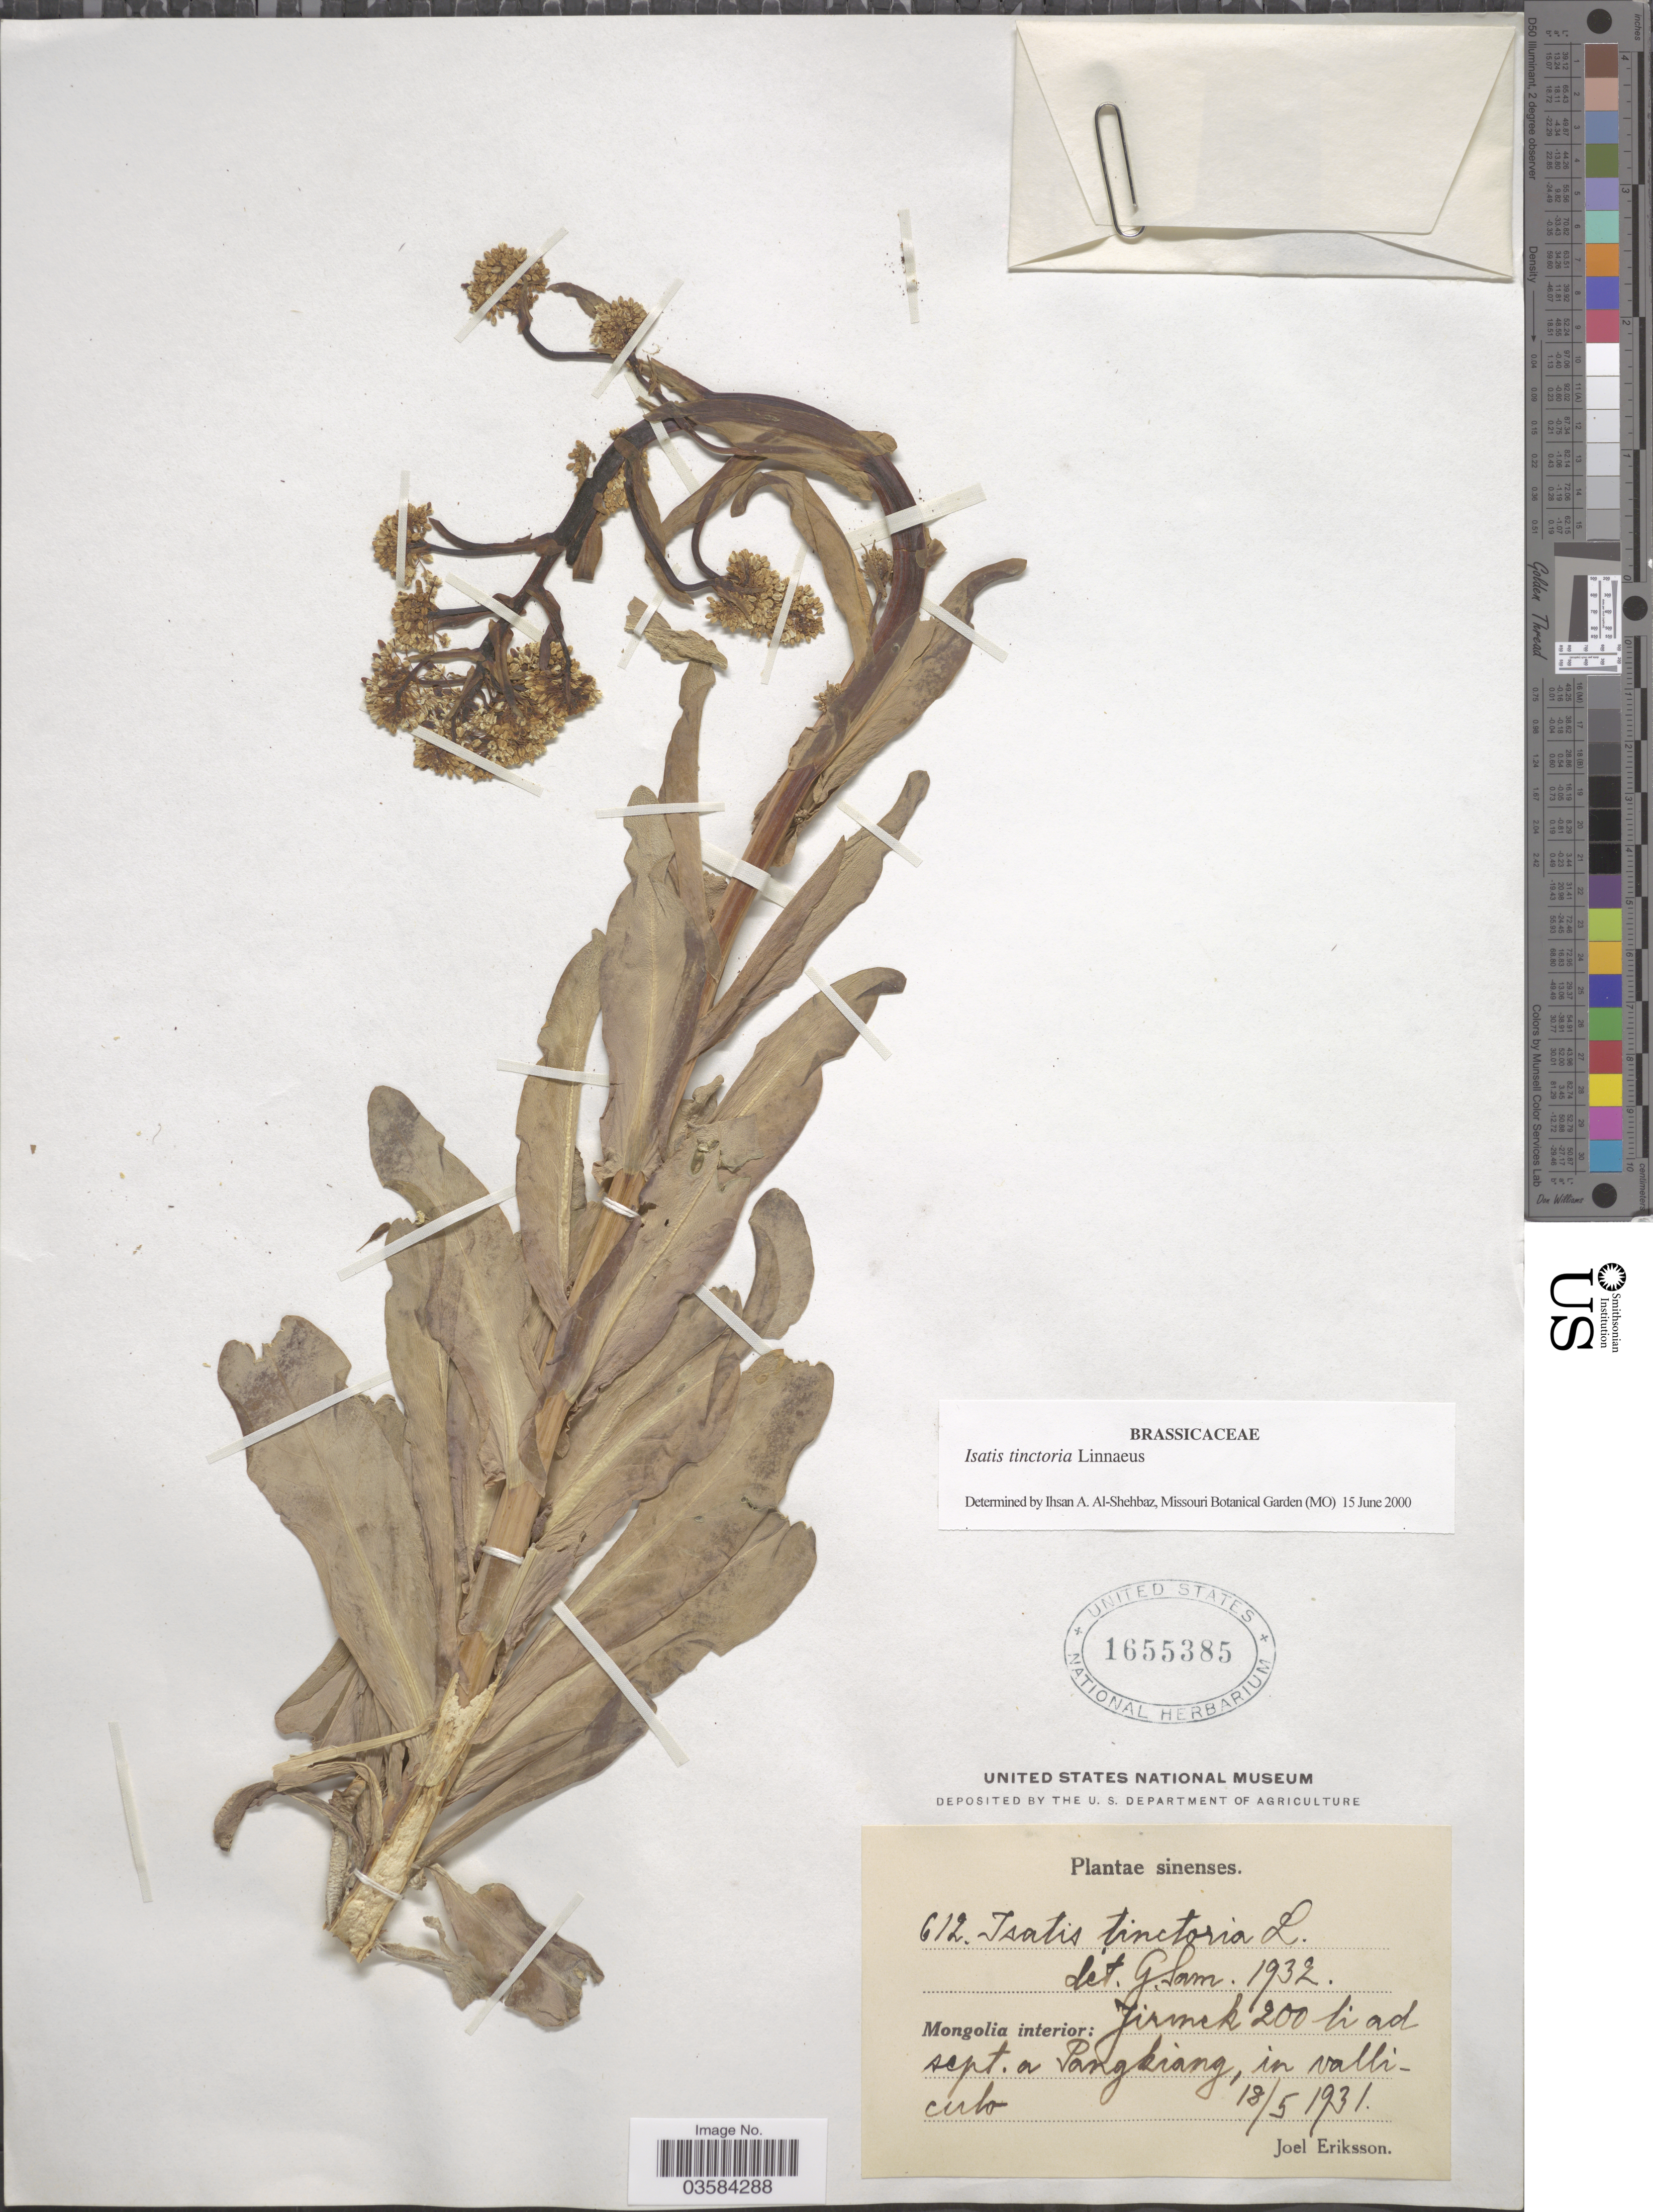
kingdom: Plantae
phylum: Tracheophyta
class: Magnoliopsida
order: Brassicales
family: Brassicaceae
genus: Isatis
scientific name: Isatis tinctoria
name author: L.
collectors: J. Eriksson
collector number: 612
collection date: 1931-05-18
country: China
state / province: Nei Monggol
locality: Mongolia interior: Jirmek 200 li ad sept. a Pangkiang.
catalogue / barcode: US 1655385